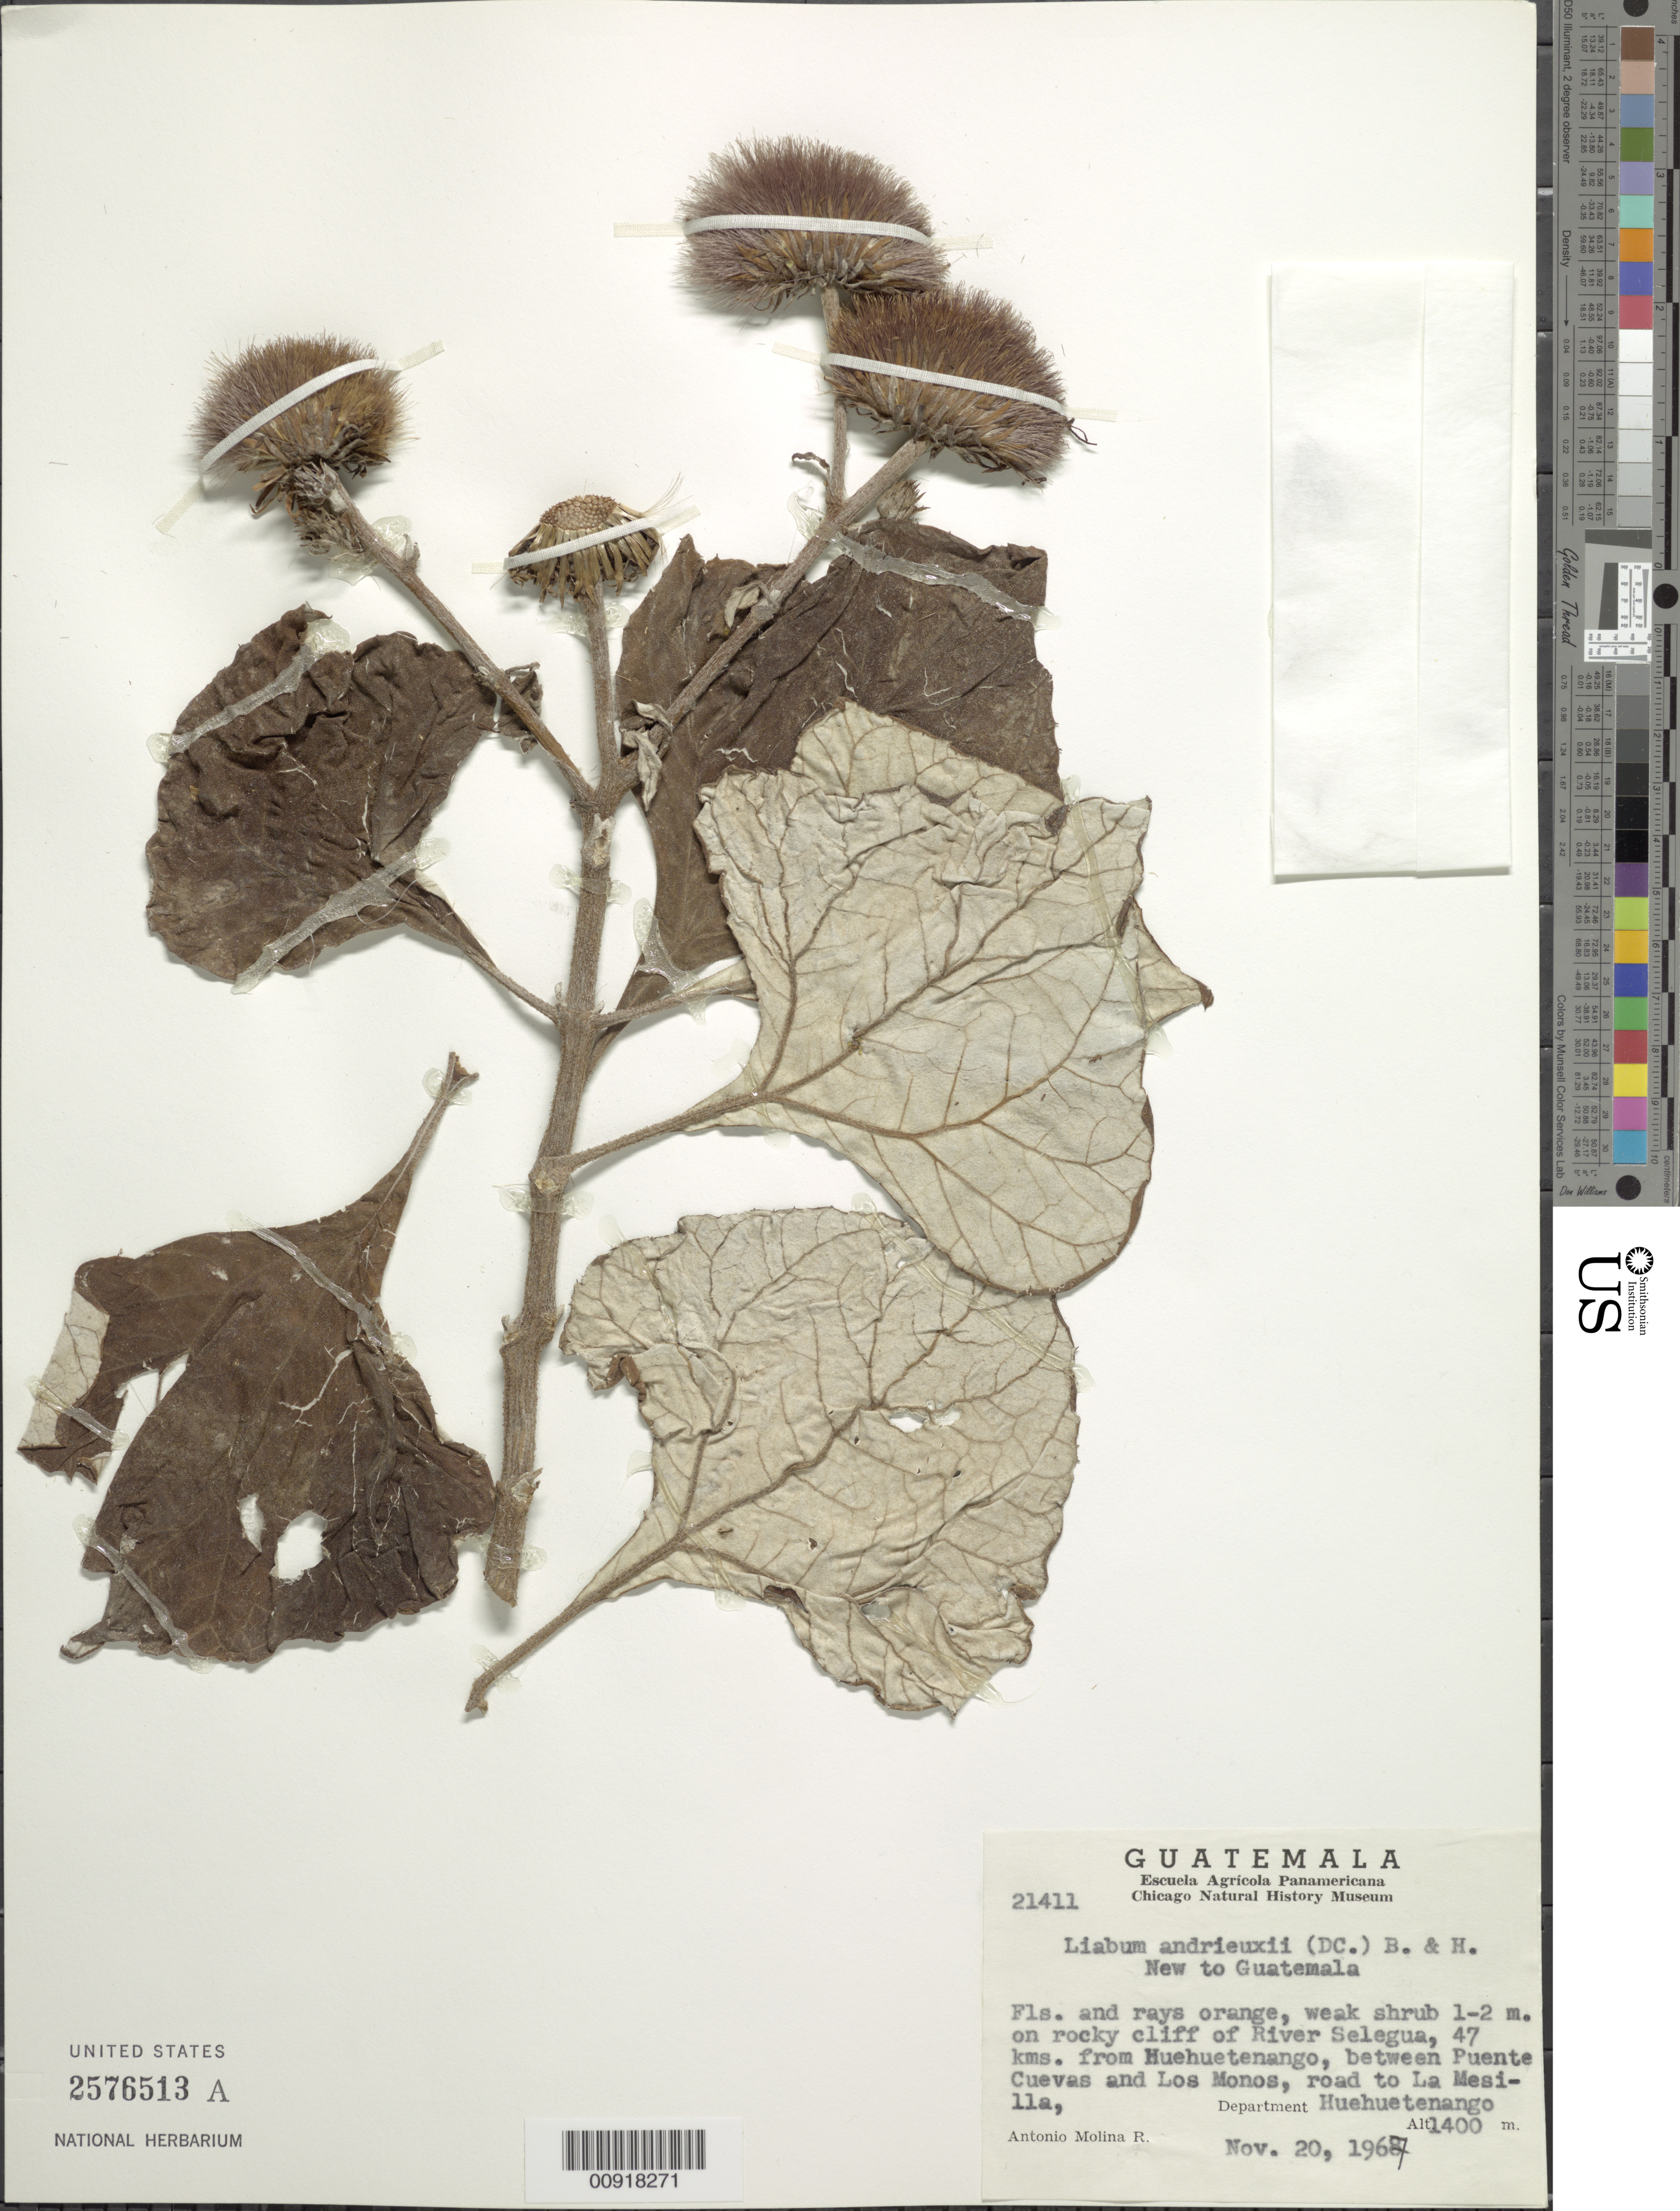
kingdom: Plantae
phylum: Tracheophyta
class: Magnoliopsida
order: Asterales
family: Asteraceae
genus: Sinclairia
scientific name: Sinclairia andrieuxii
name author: (DC.) H. Rob. & Brettell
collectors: A. Molina R.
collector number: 21411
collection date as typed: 20 November 1967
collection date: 1967-11-20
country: Guatemala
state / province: Huehuetenango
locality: Huehue, 47 km from, between Puente Cuevas and Los Monos, road to La Mesilla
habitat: Rocky cliff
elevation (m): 1400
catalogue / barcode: US 2576513A